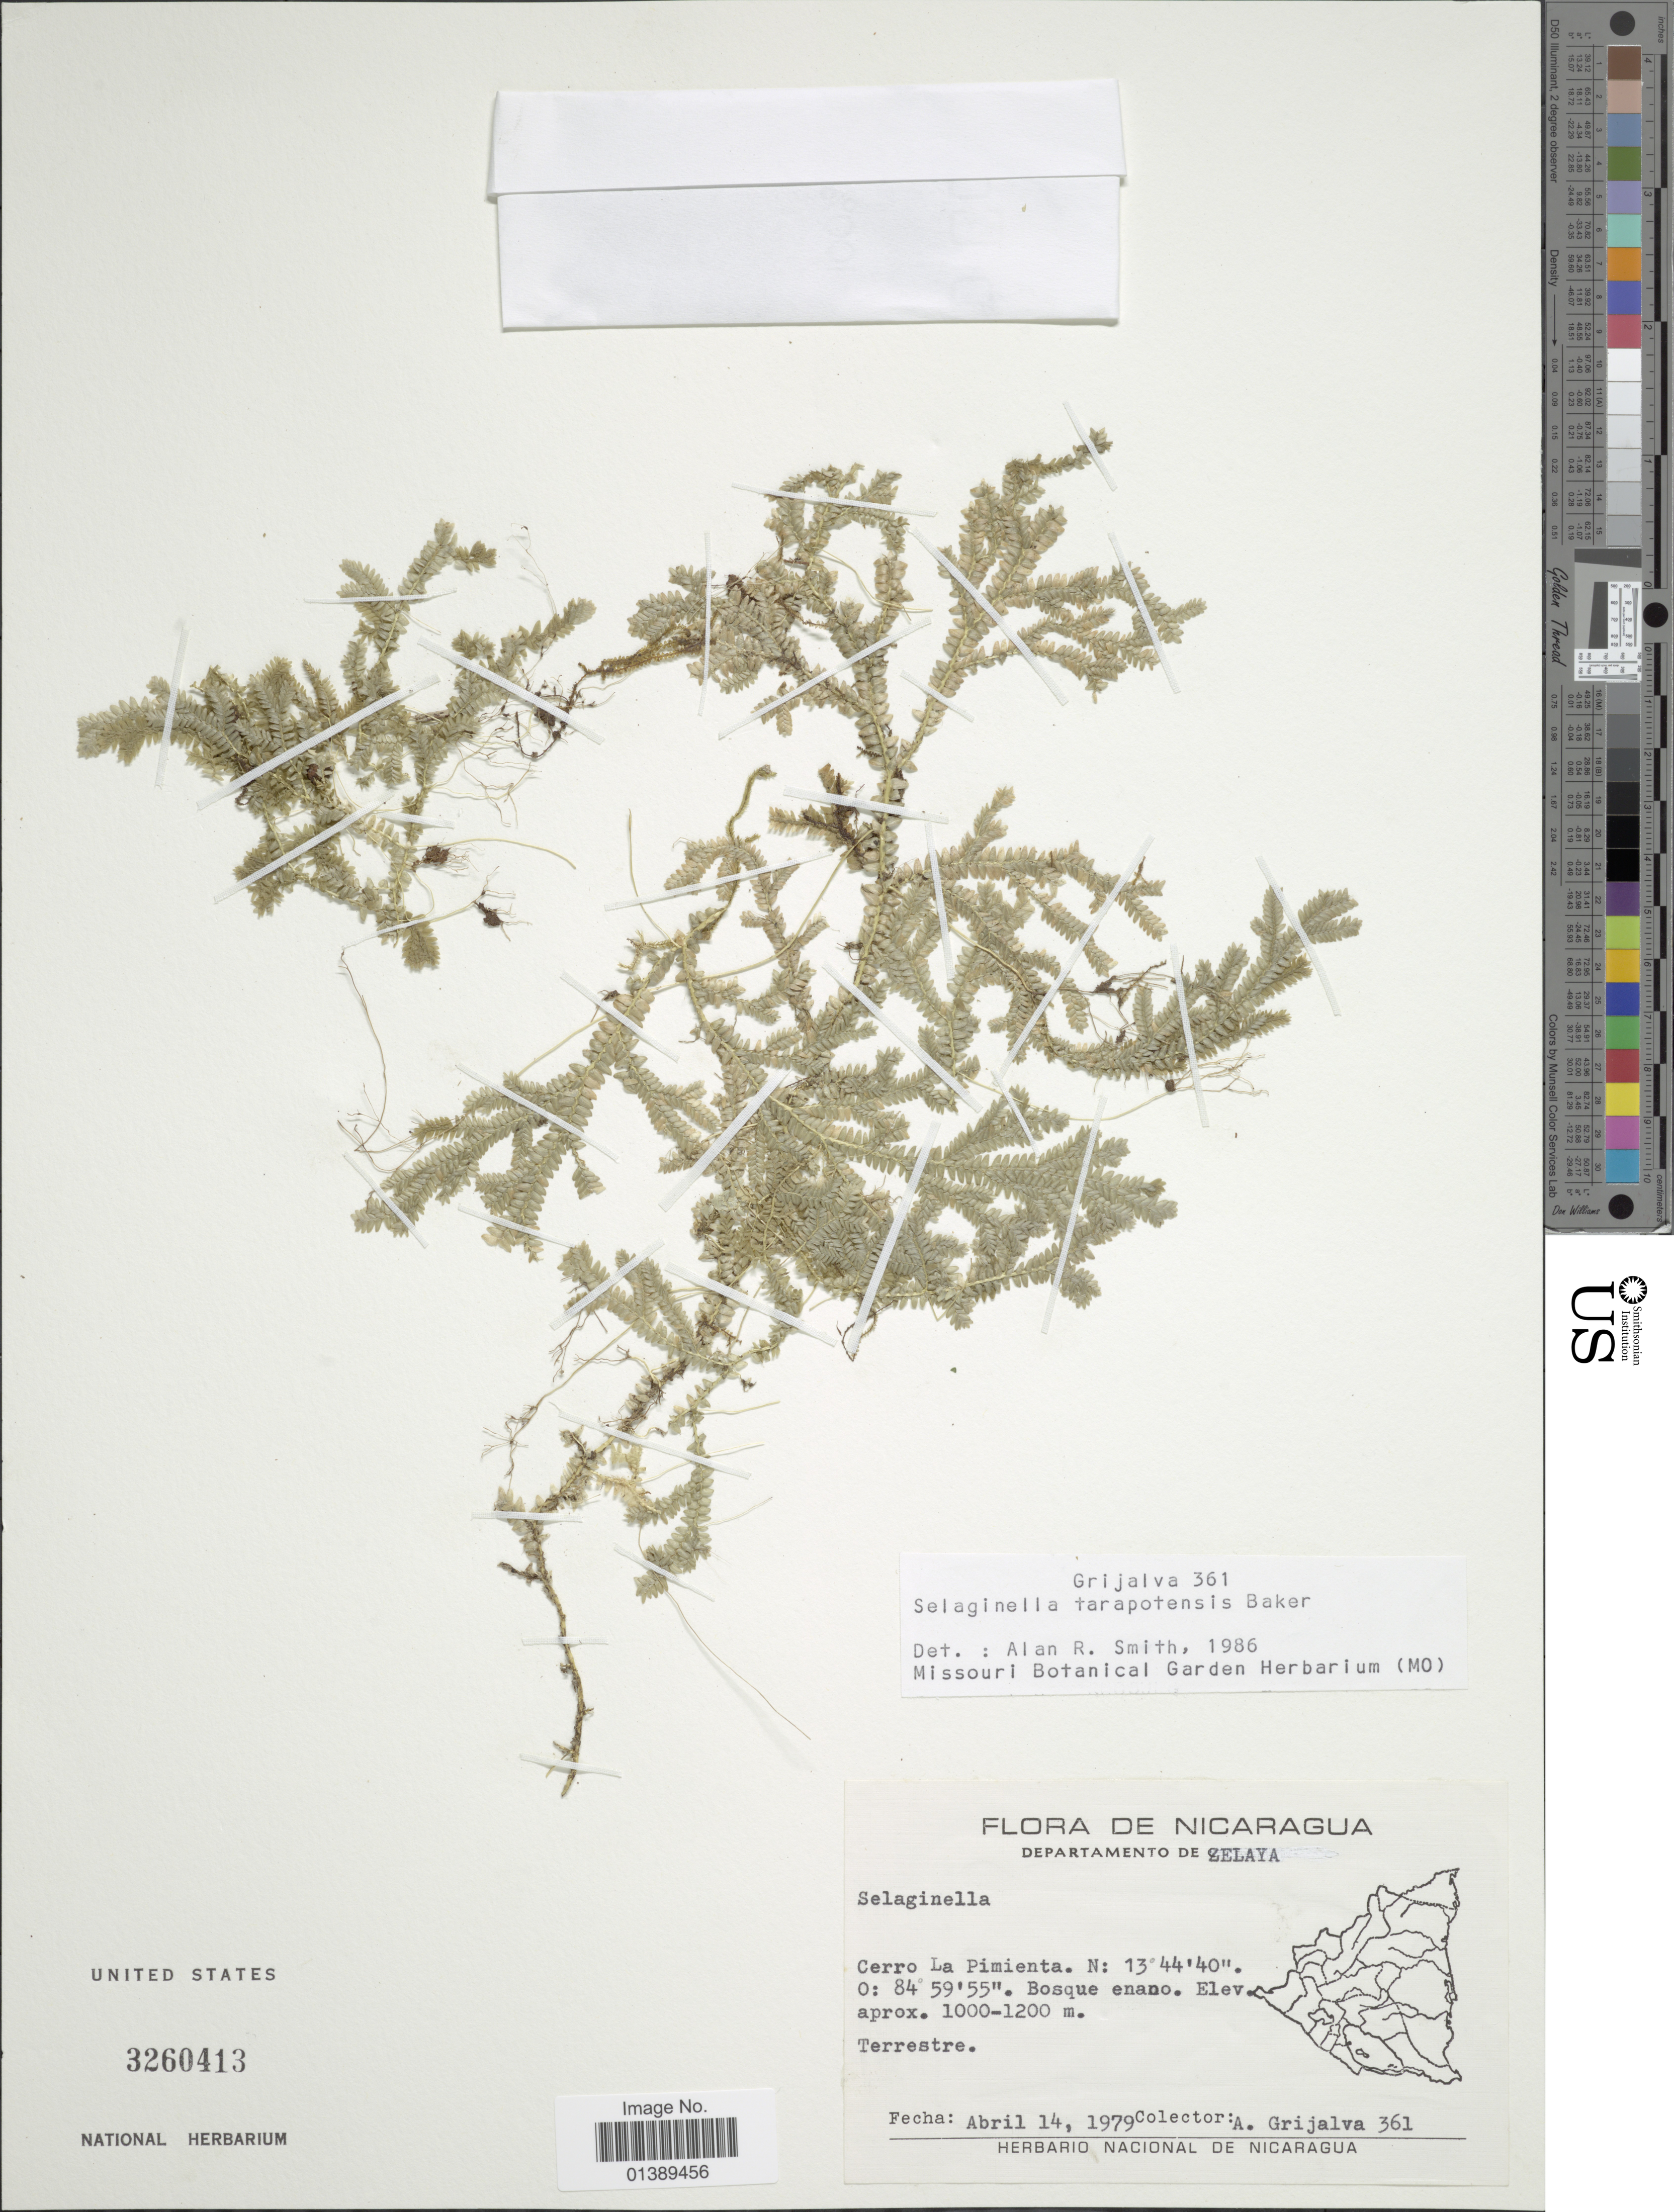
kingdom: Plantae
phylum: Tracheophyta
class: Lycopodiopsida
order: Selaginellales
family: Selaginellaceae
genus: Selaginella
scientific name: Selaginella tarapotensis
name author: Baker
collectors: A. Grijalva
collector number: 361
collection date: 1979-04-14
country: Nicaragua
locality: Departamento de Zelaya, Cerro La Pimienta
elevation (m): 1000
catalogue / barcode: US 3260413